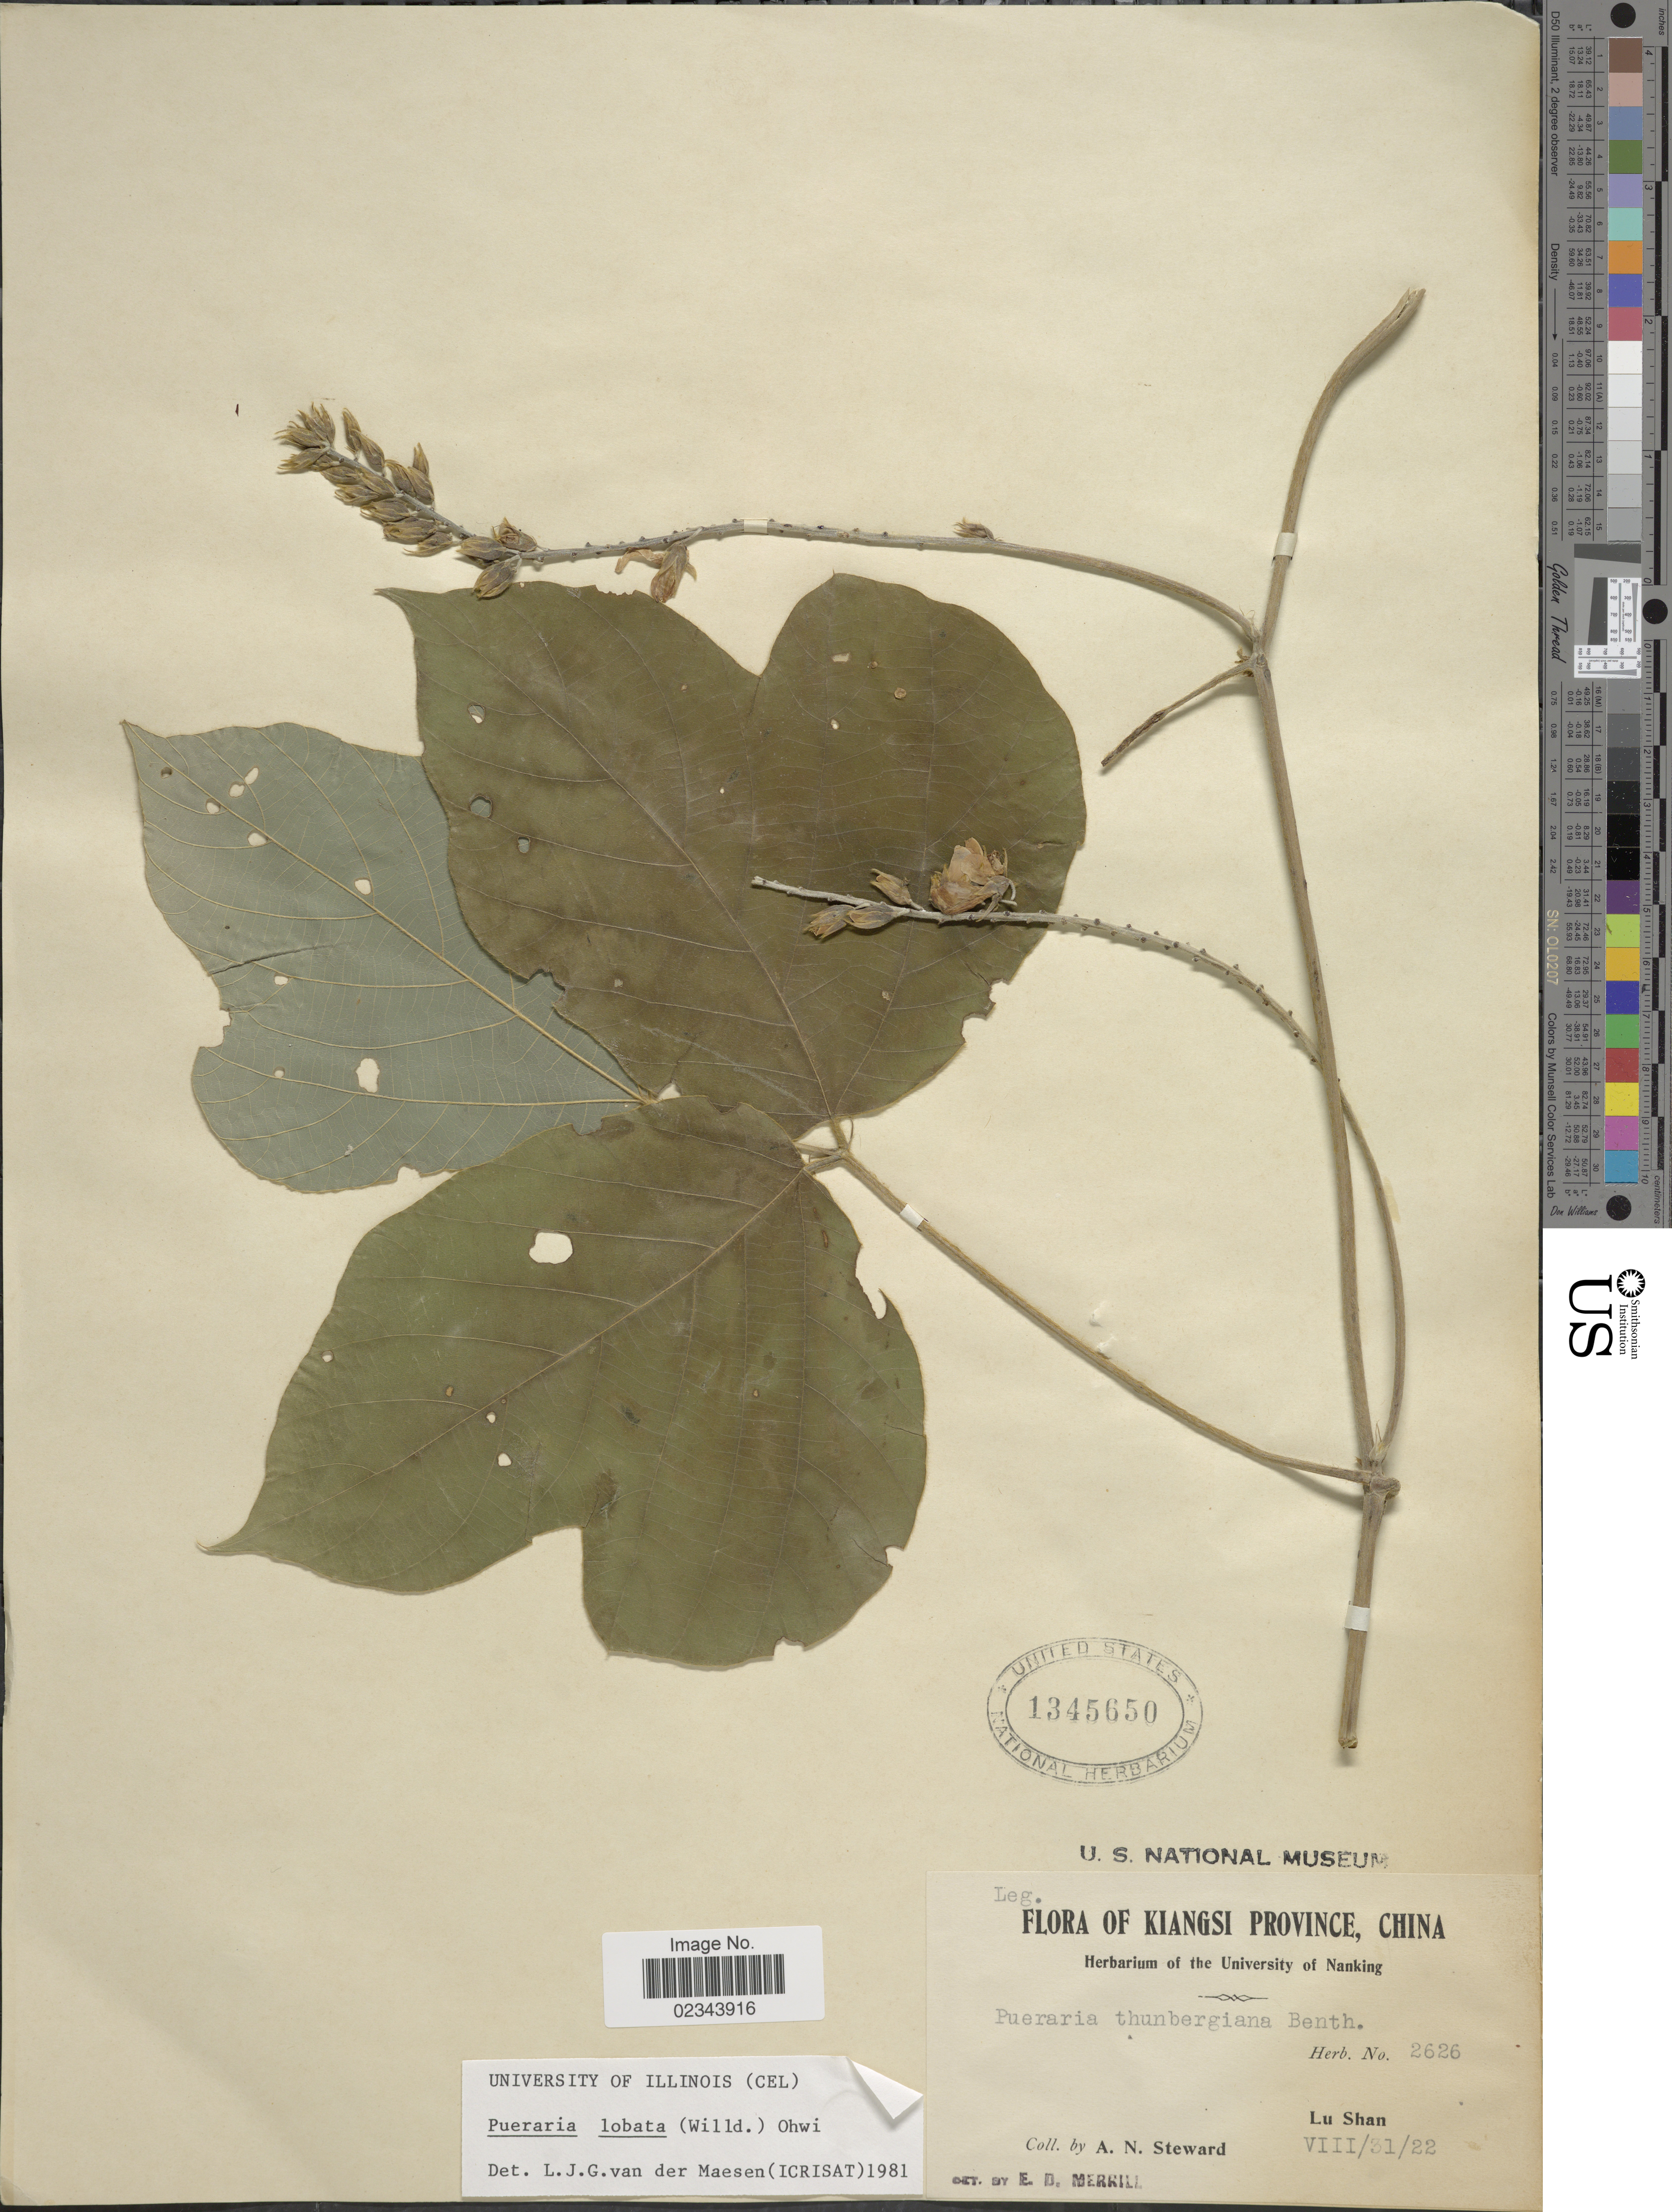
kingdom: Plantae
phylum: Tracheophyta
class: Magnoliopsida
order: Fabales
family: Fabaceae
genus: Pueraria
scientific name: Pueraria lobata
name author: (Willd.) Ohwi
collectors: A. N. Steward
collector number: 2626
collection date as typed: Transcribed d/m/y: 31/8/22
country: China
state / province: Jiangxi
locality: Kiangsi Province, Lu Shan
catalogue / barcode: US 1345650